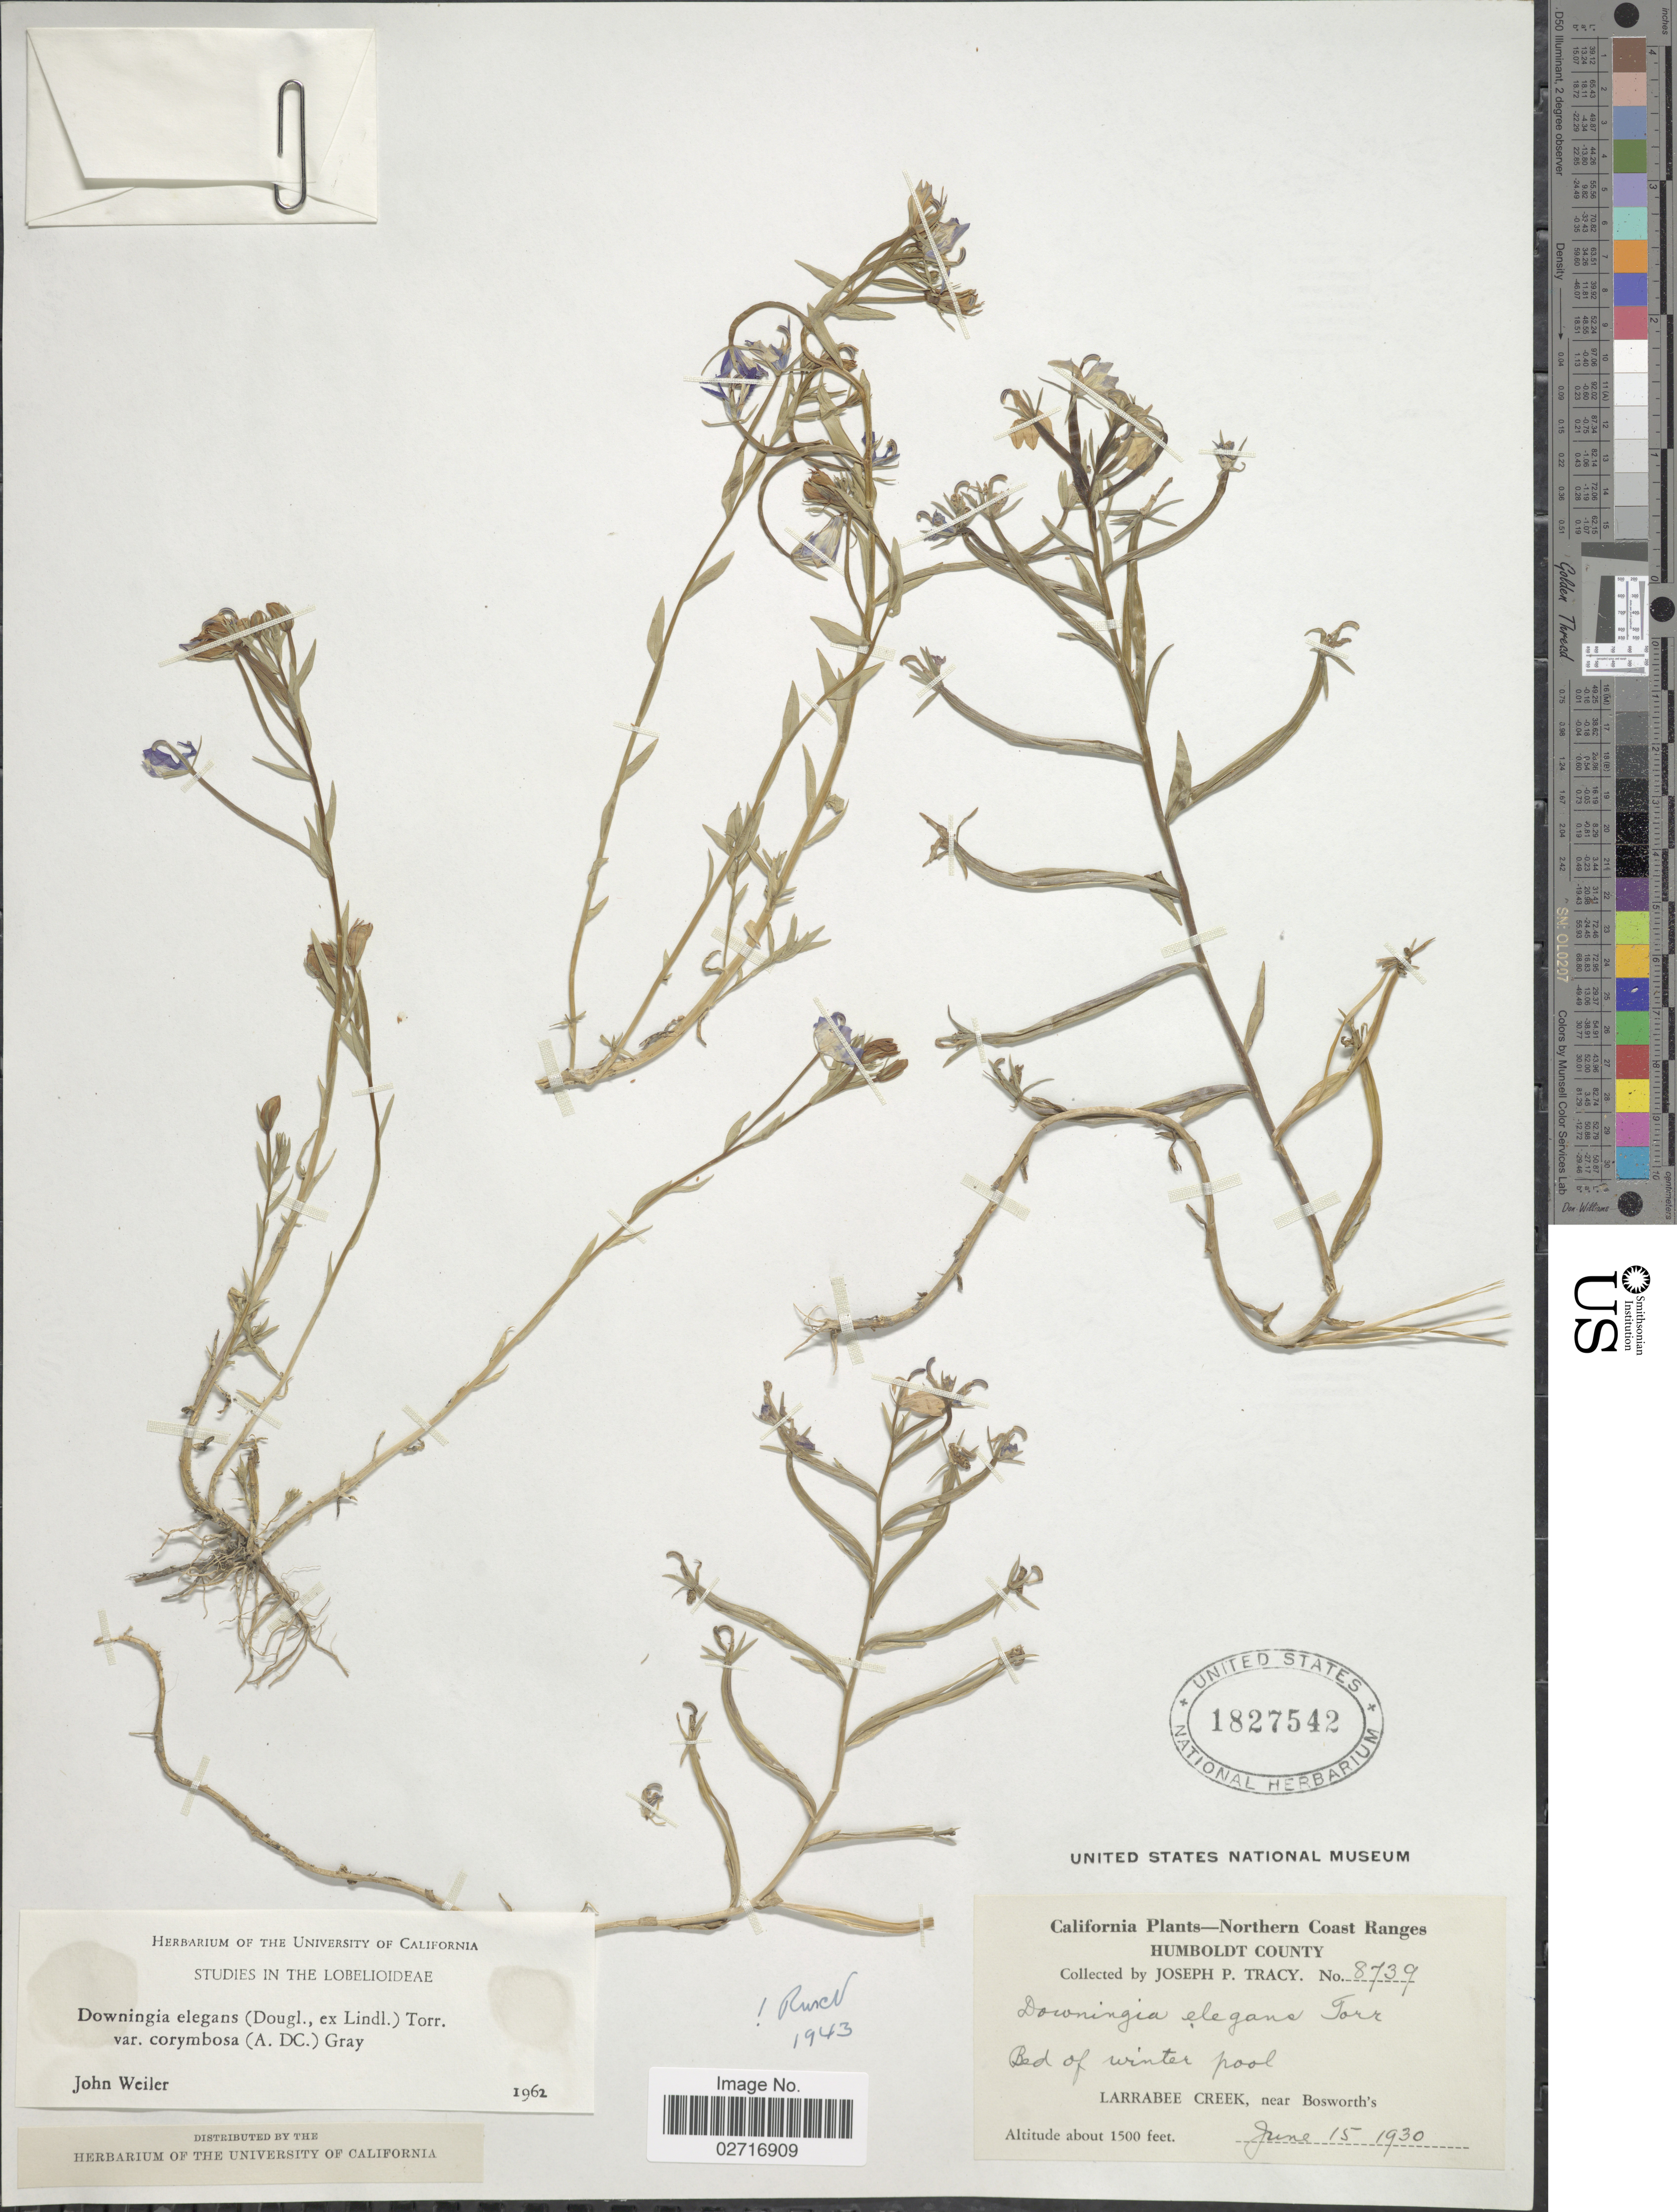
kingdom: Plantae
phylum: Tracheophyta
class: Magnoliopsida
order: Asterales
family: Campanulaceae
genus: Downingia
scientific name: Downingia elegans var. corymbosa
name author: (A. DC.) A. Gray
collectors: J. Tracy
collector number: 8739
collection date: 1930-06-15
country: United States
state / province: California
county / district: Humboldt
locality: Northern Coast Ranges. Humboldt County. Larrabee Creek, near Bosworth's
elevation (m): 457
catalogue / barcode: US 1827542